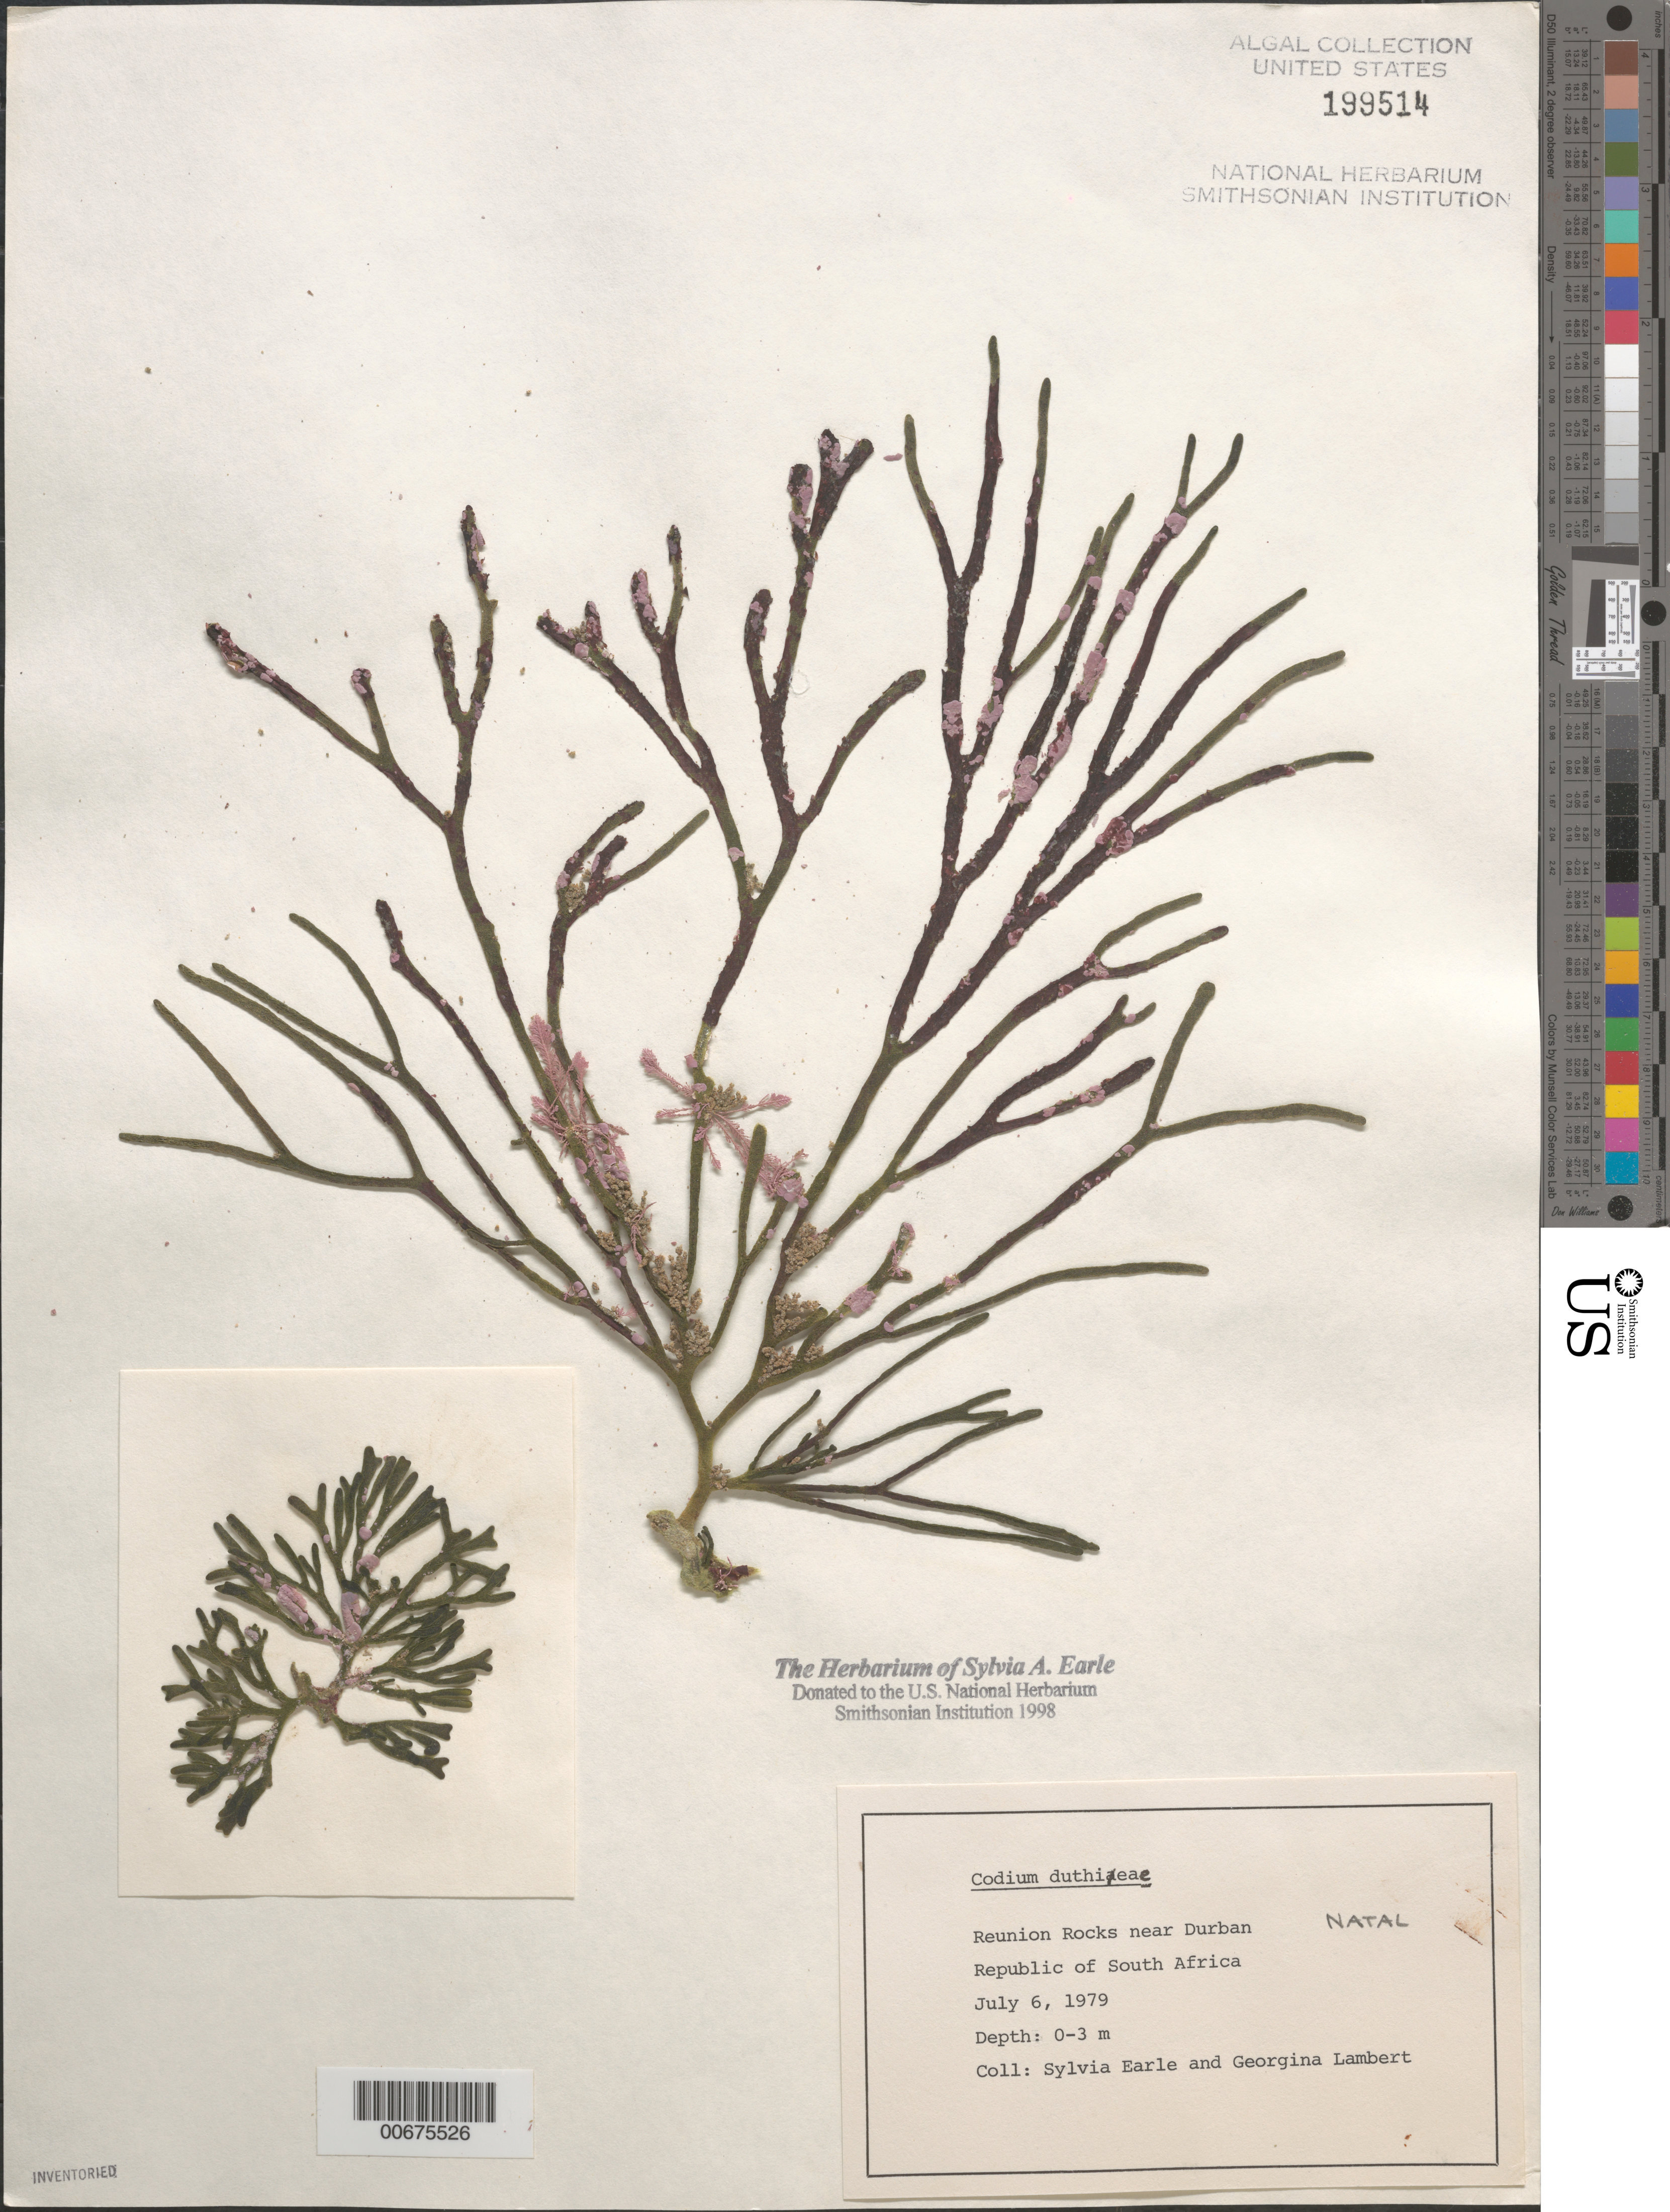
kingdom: Plantae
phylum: Chlorophyta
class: Ulvophyceae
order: Bryopsidales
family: Codiaceae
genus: Codium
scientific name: Codium duthieae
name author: P.C. Silva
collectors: S. A. Earle & G. Lambert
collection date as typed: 06 Jul 1979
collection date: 1979-07-06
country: South Africa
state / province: KwaZulu-Natal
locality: Reunion Rocks near Durban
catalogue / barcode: US 199514